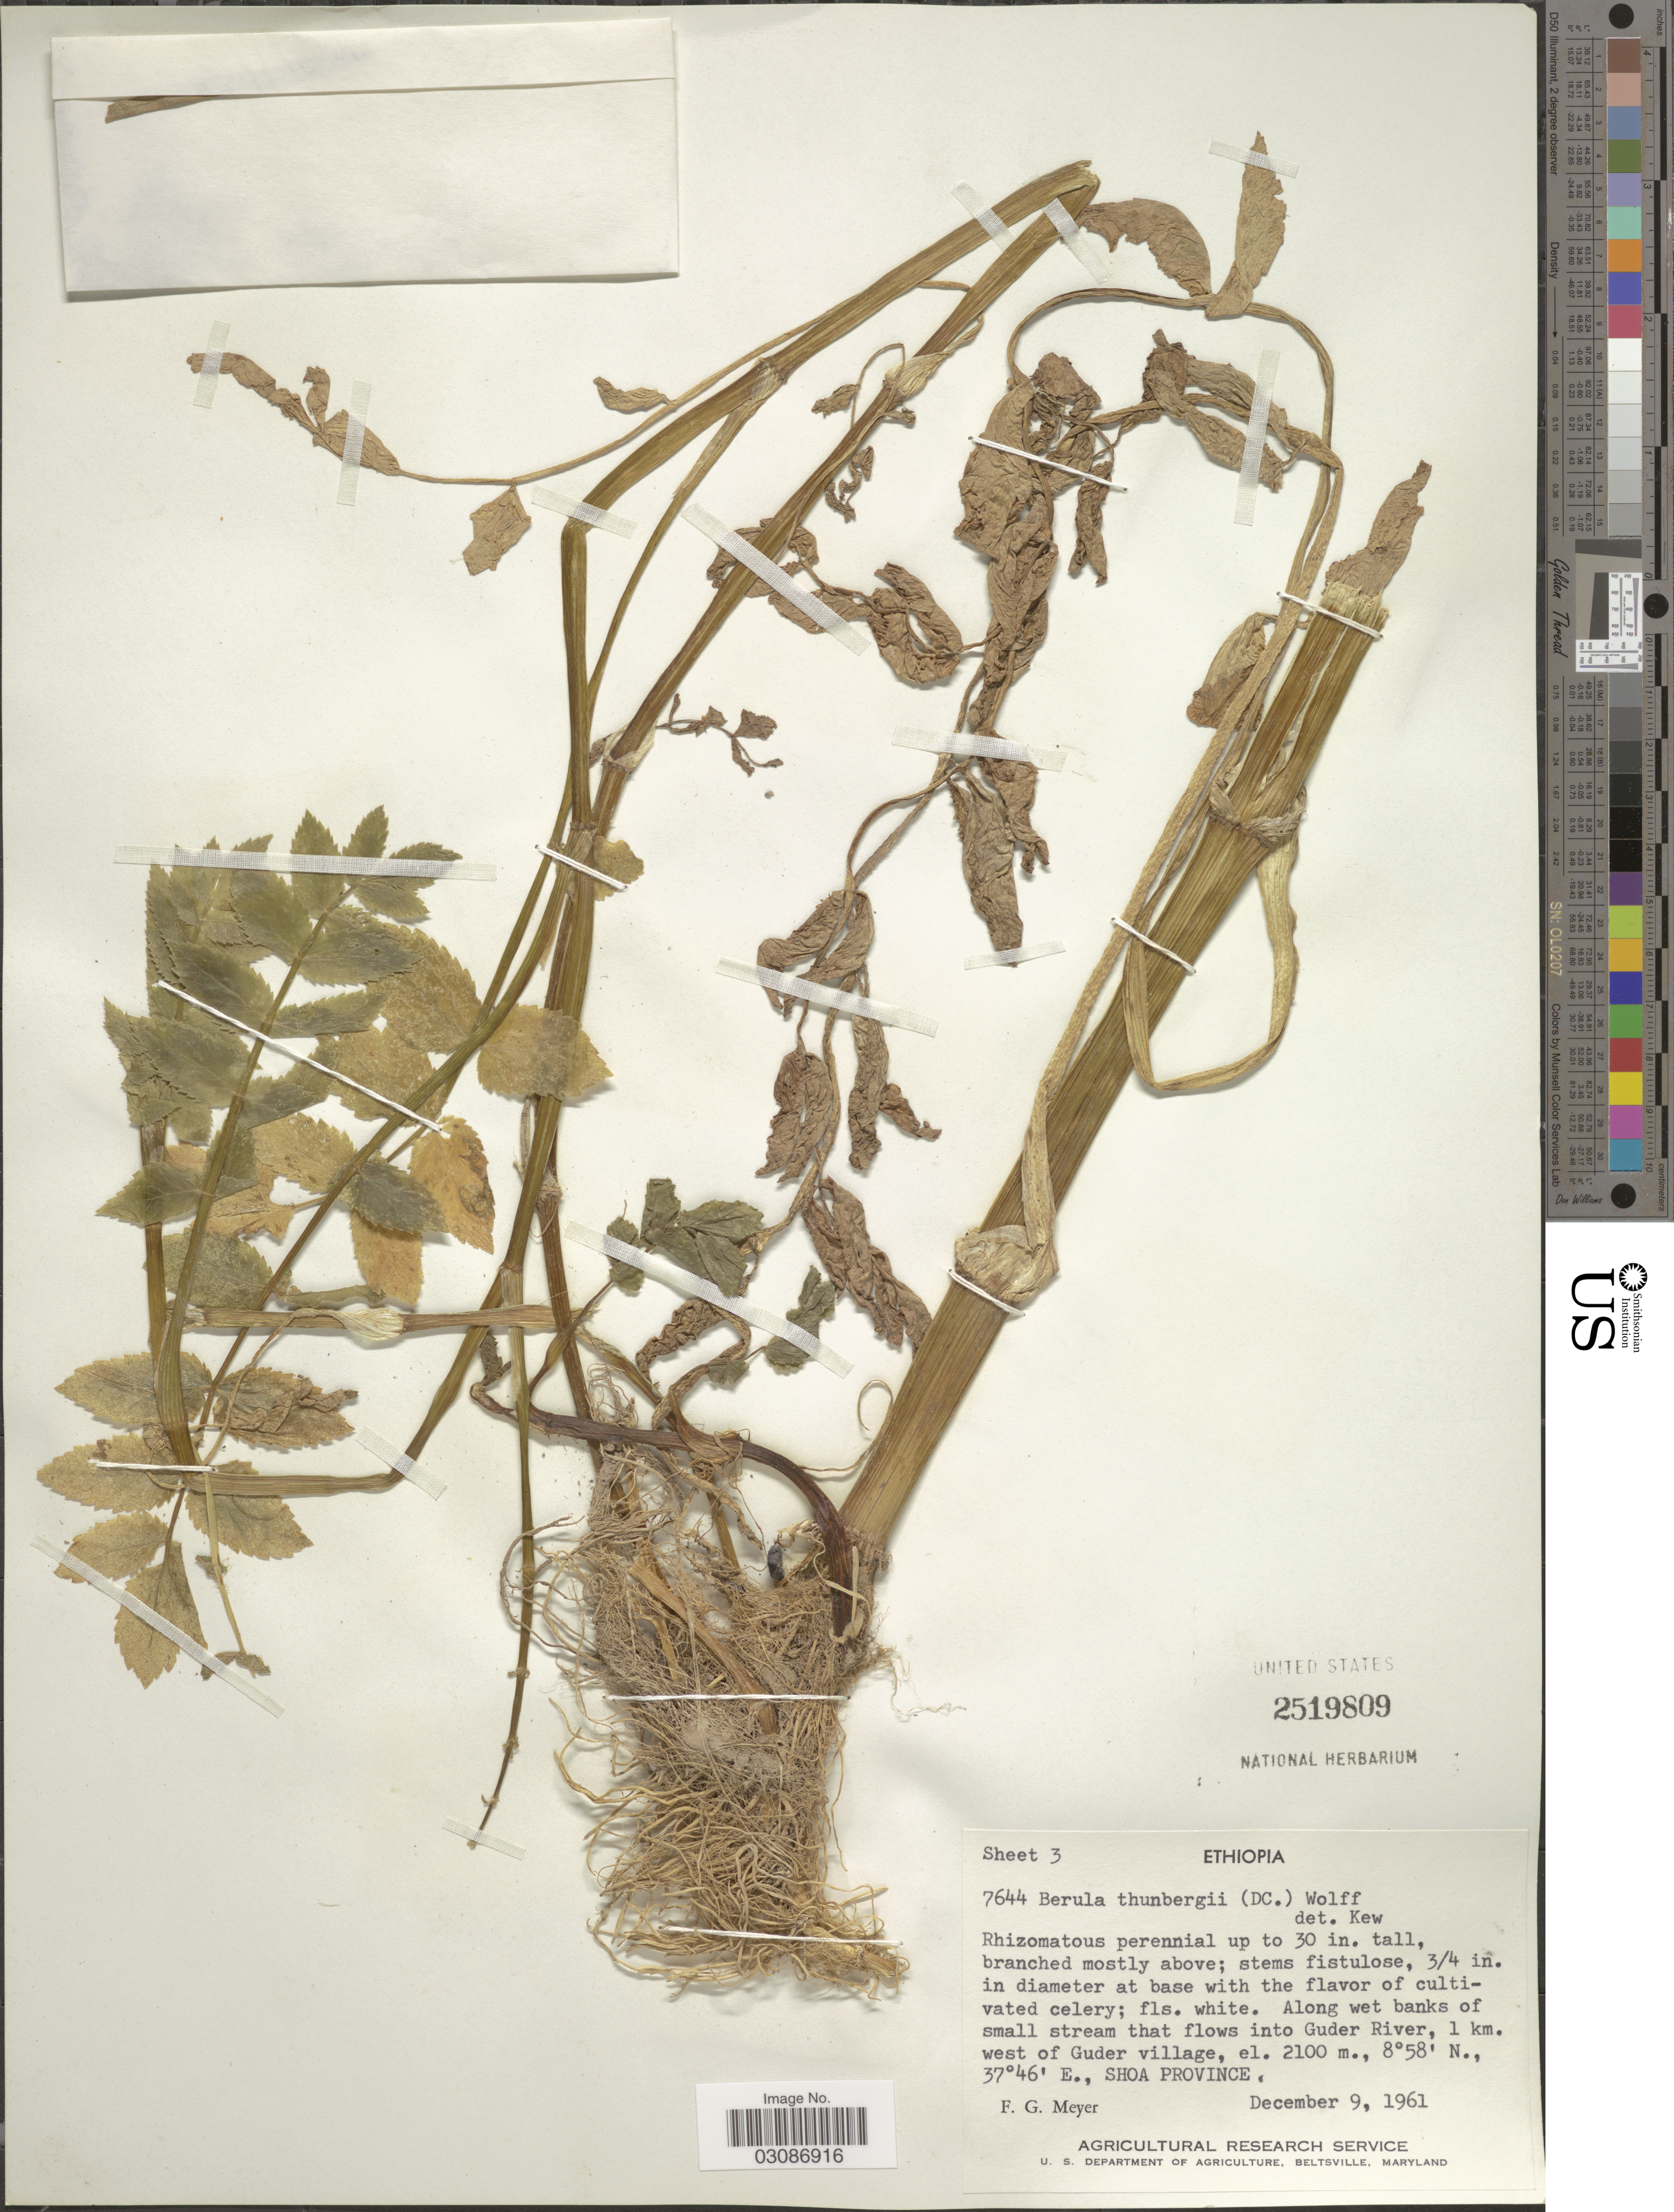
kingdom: Plantae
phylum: Tracheophyta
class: Magnoliopsida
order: Apiales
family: Apiaceae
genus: Berula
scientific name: Berula thunbergii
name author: (DC.) H. Wolff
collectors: F. G. Meyer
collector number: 7644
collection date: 1961-12-09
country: Ethiopia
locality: Along wet banks of small stream that flows into Guder river, 1 km. west of Guder village. Shoa Province.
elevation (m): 2100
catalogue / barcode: US 2519809